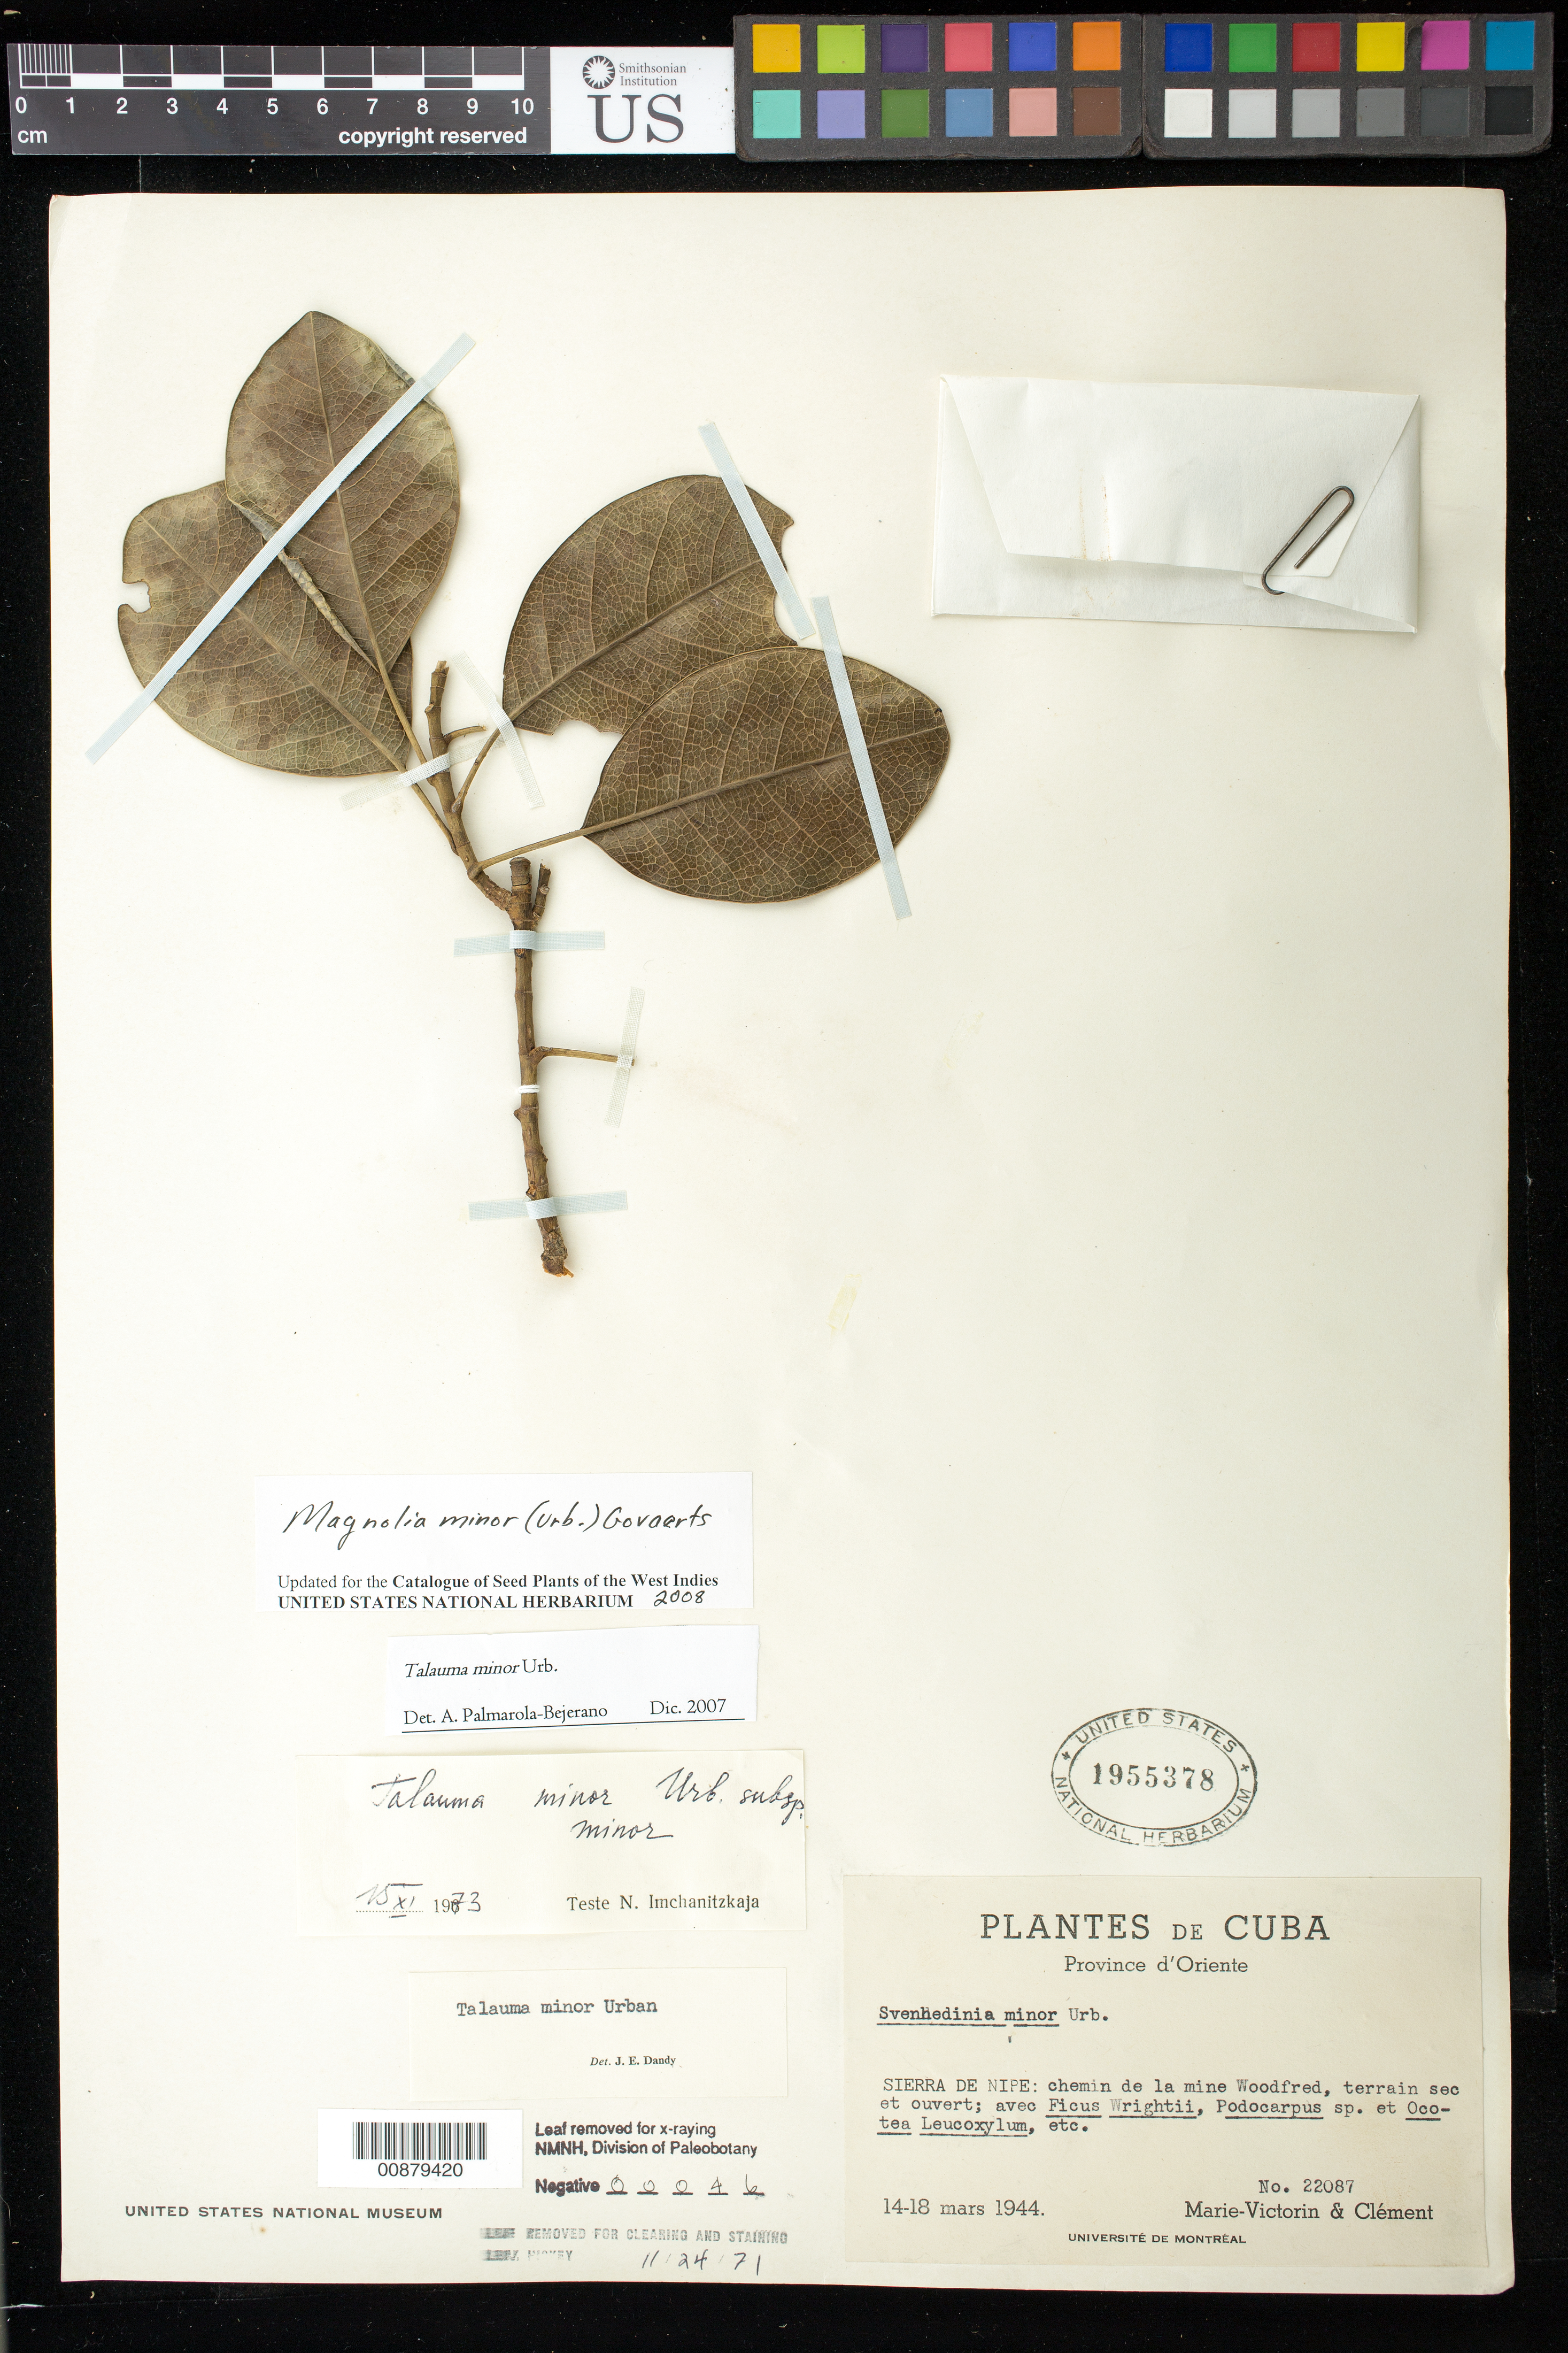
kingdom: Plantae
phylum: Tracheophyta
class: Magnoliopsida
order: Magnoliales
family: Magnoliaceae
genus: Magnolia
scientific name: Magnolia minor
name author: (Urb.) Govaerts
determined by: Cat. Seed Plants West Indies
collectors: F. Victorin & -- Clemente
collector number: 22087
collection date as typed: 14 Mar 1944 to 18 Mar 1944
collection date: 1944-03-14/1944-03-18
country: Cuba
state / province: Holguín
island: Cuba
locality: Sierra de Nipe, chemin de la mine Woodfred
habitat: Terrain sec et ouvert; avec Ficus wrightii, Podocarpus sp., et Ocotea leucoxylum, etc.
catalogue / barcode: US 1955378